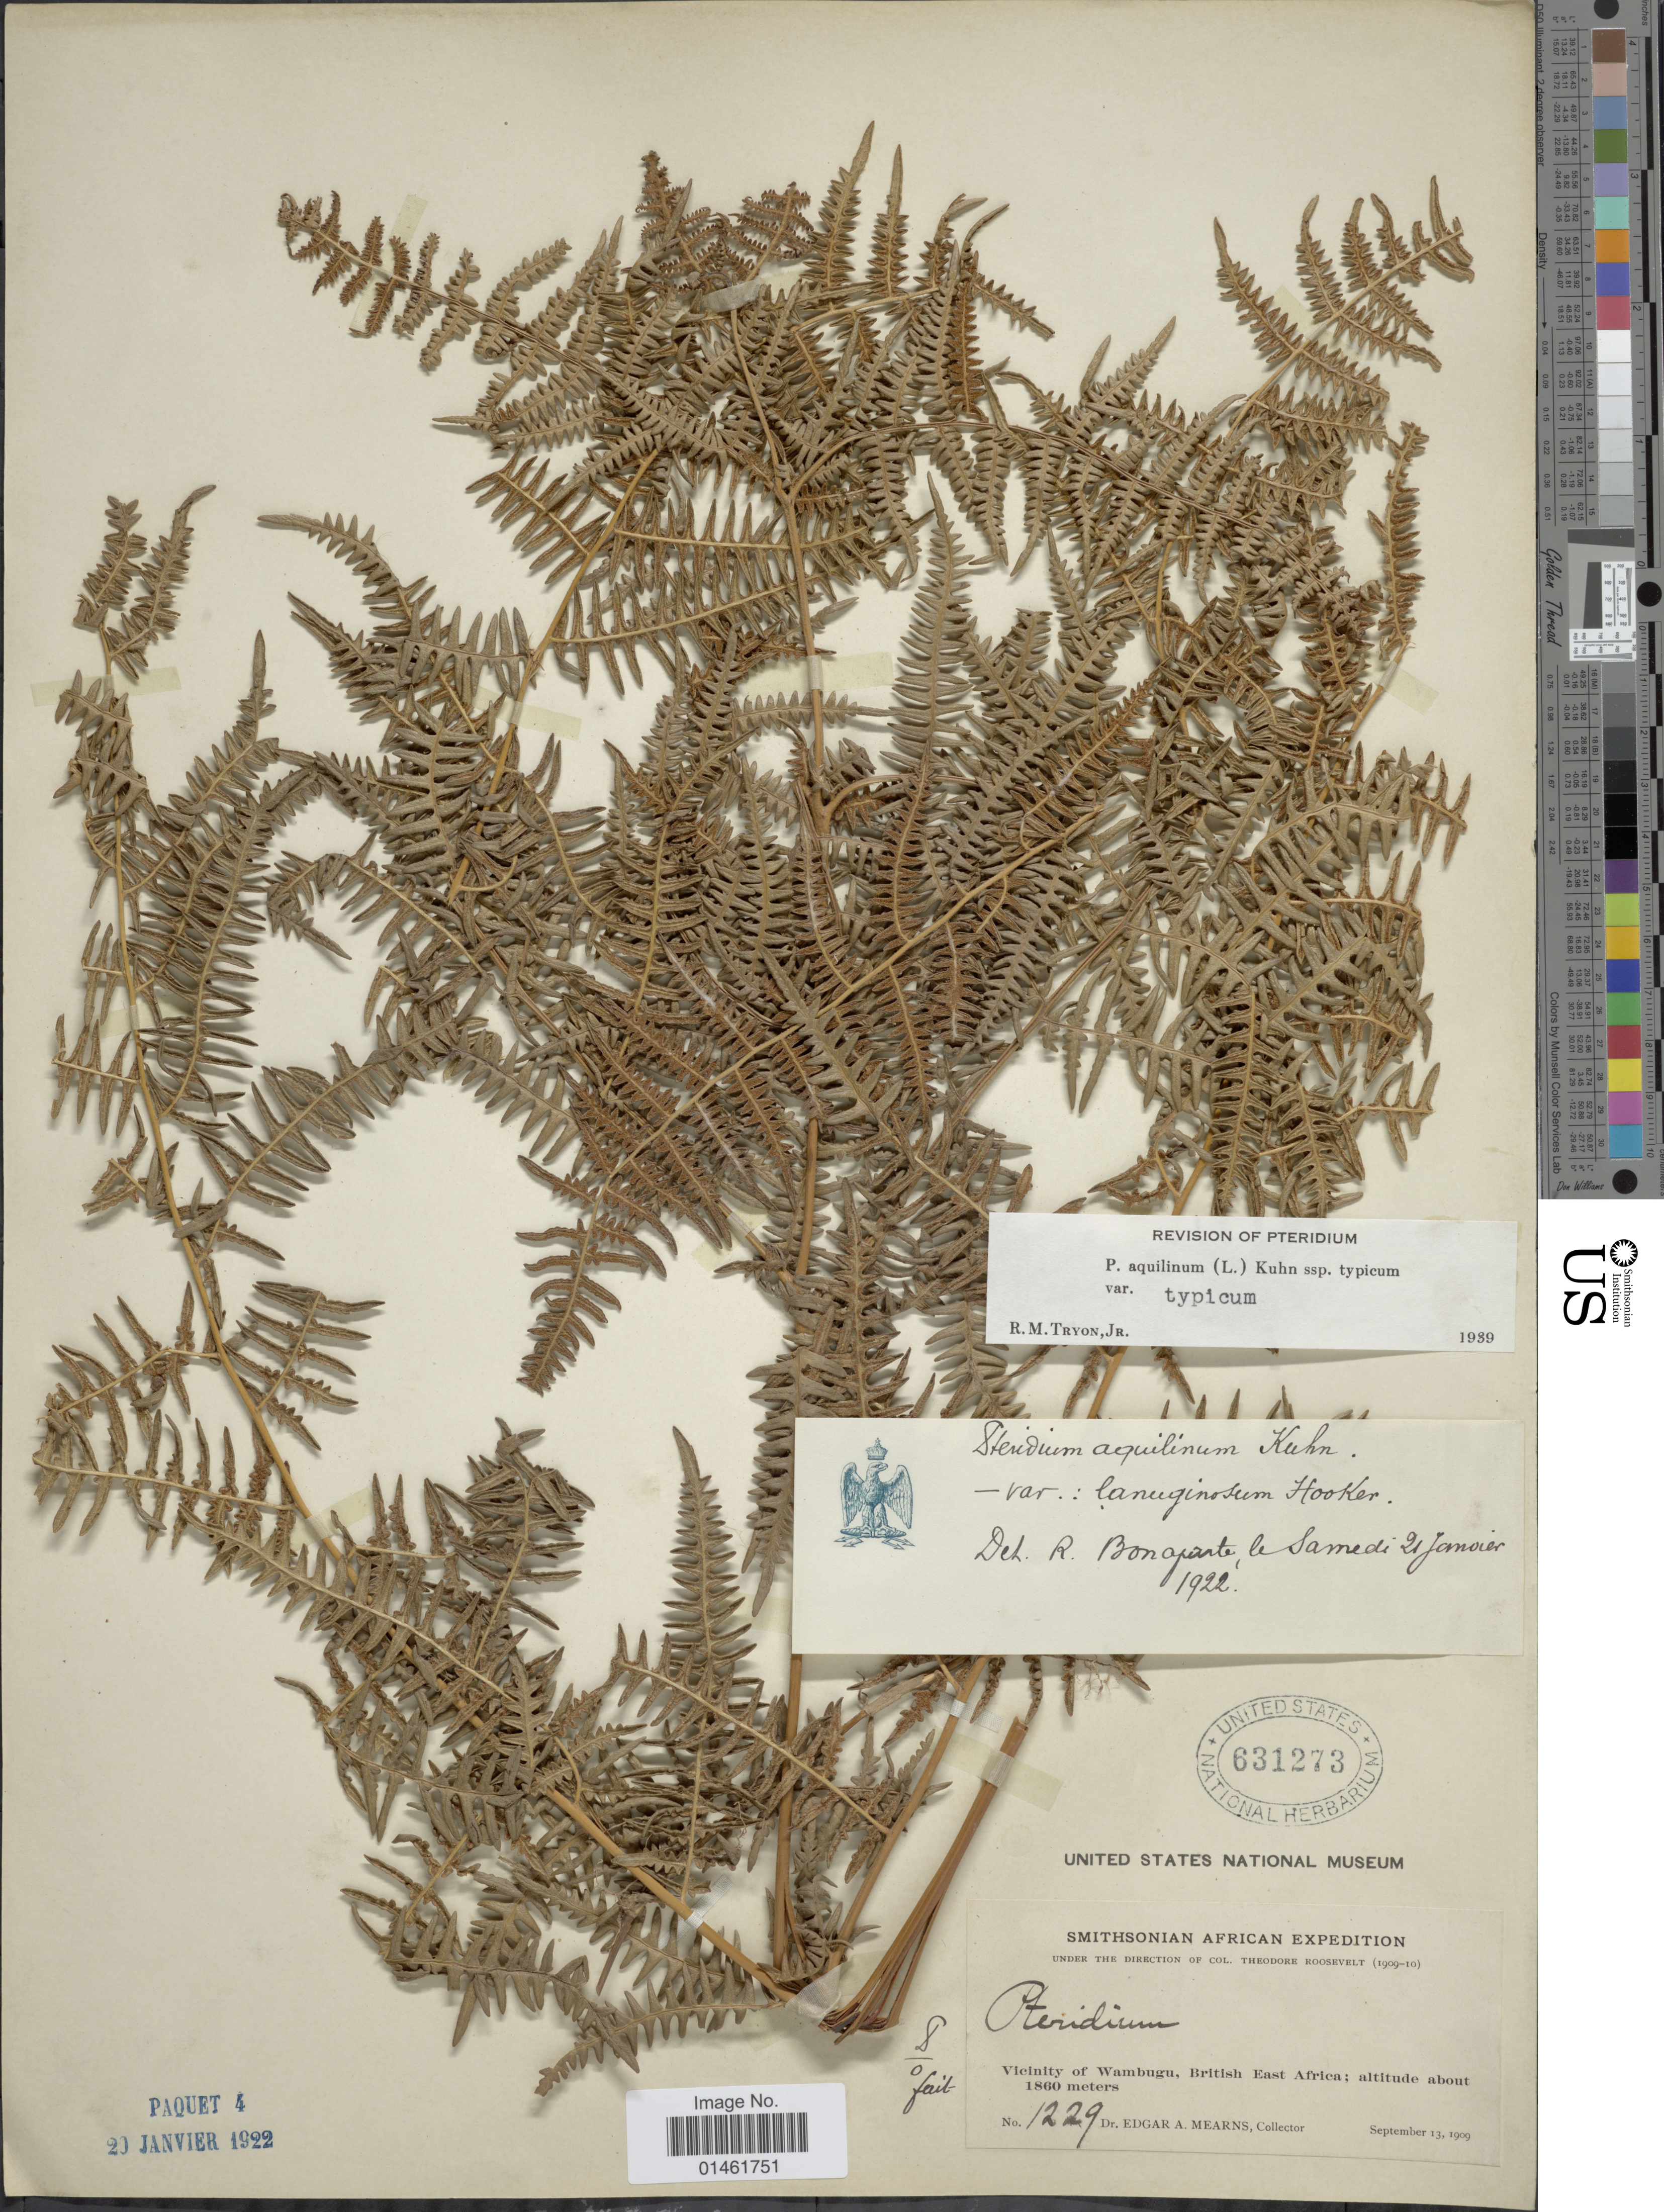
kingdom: Plantae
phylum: Tracheophyta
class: Polypodiopsida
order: Polypodiales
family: Dennstaedtiaceae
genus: Pteridium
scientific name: Pteridium aquilinum var. typicum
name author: R.M. Tryon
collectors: E. A. Mearns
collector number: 129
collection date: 1909-09-13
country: Kenya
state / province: Nyeri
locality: Vicinity of Wambugu, British East Africa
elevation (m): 1860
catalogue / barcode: US 631273